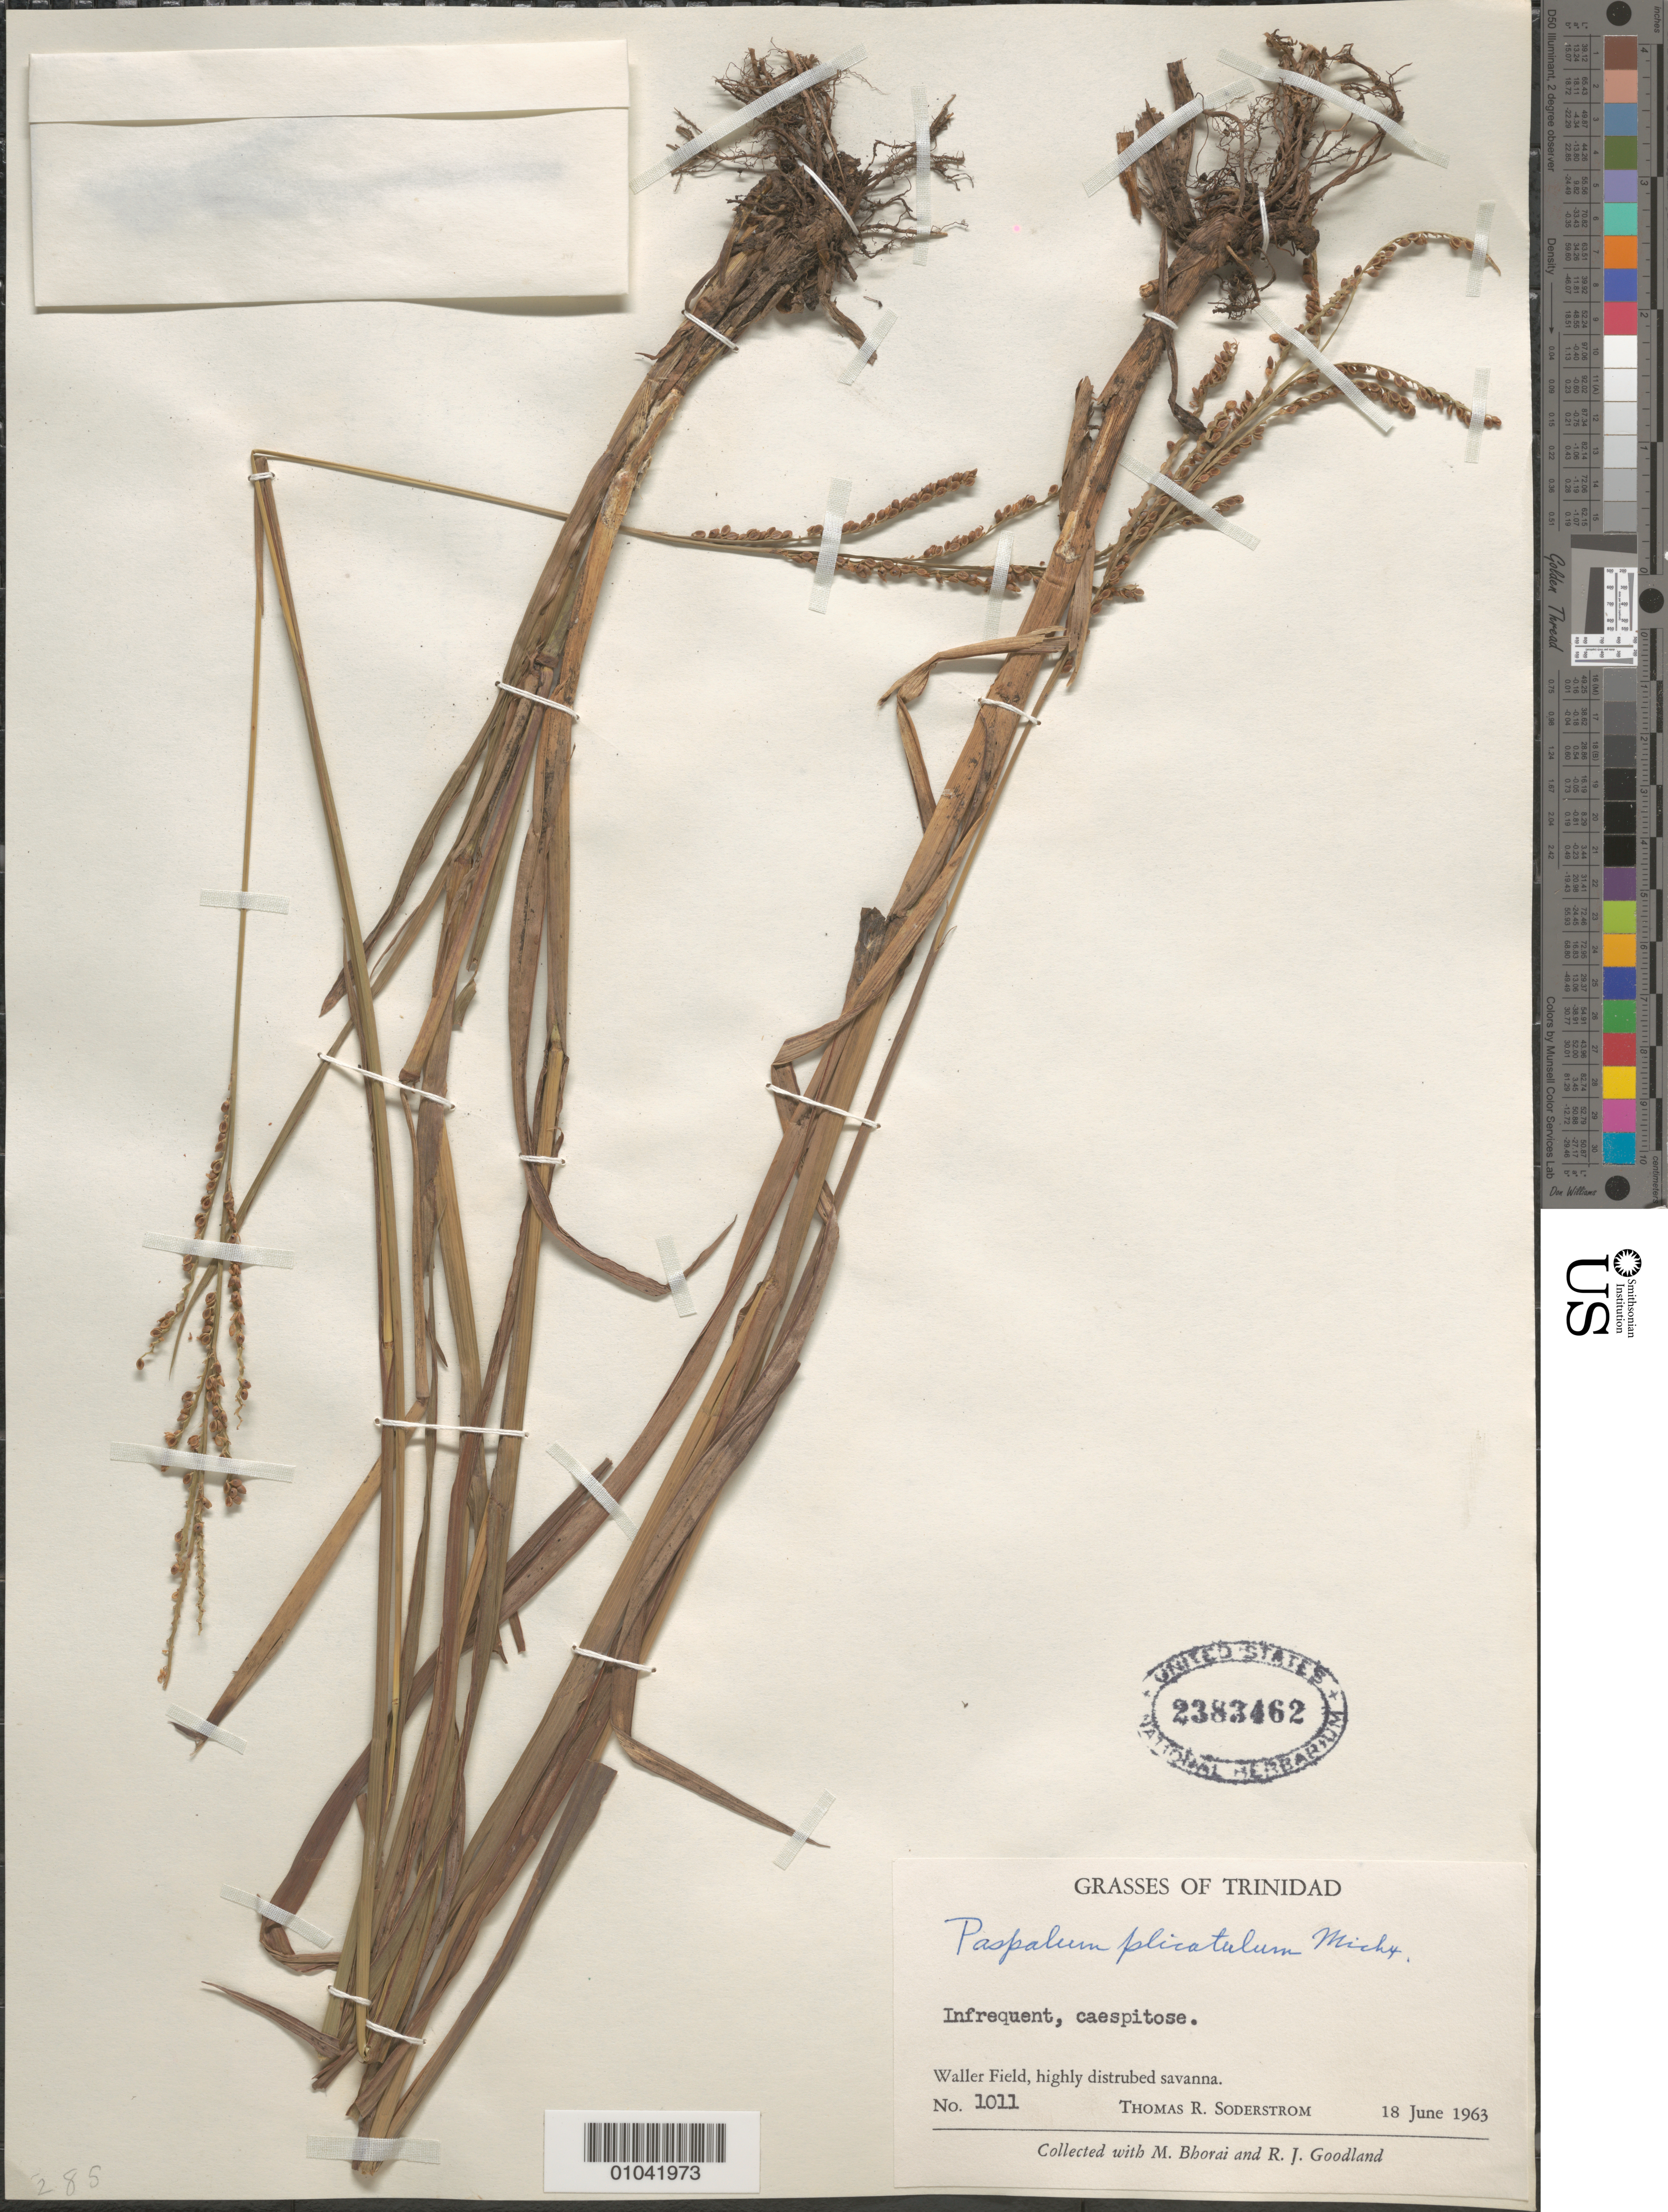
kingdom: Plantae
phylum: Tracheophyta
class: Liliopsida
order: Poales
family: Poaceae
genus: Paspalum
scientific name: Paspalum plicatulum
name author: Michx.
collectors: T. R. Soderstrom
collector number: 1011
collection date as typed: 18 Jun 1963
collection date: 1963-06-18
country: Trinidad and Tobago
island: Trinidad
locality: Waller Field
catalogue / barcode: US 2383462